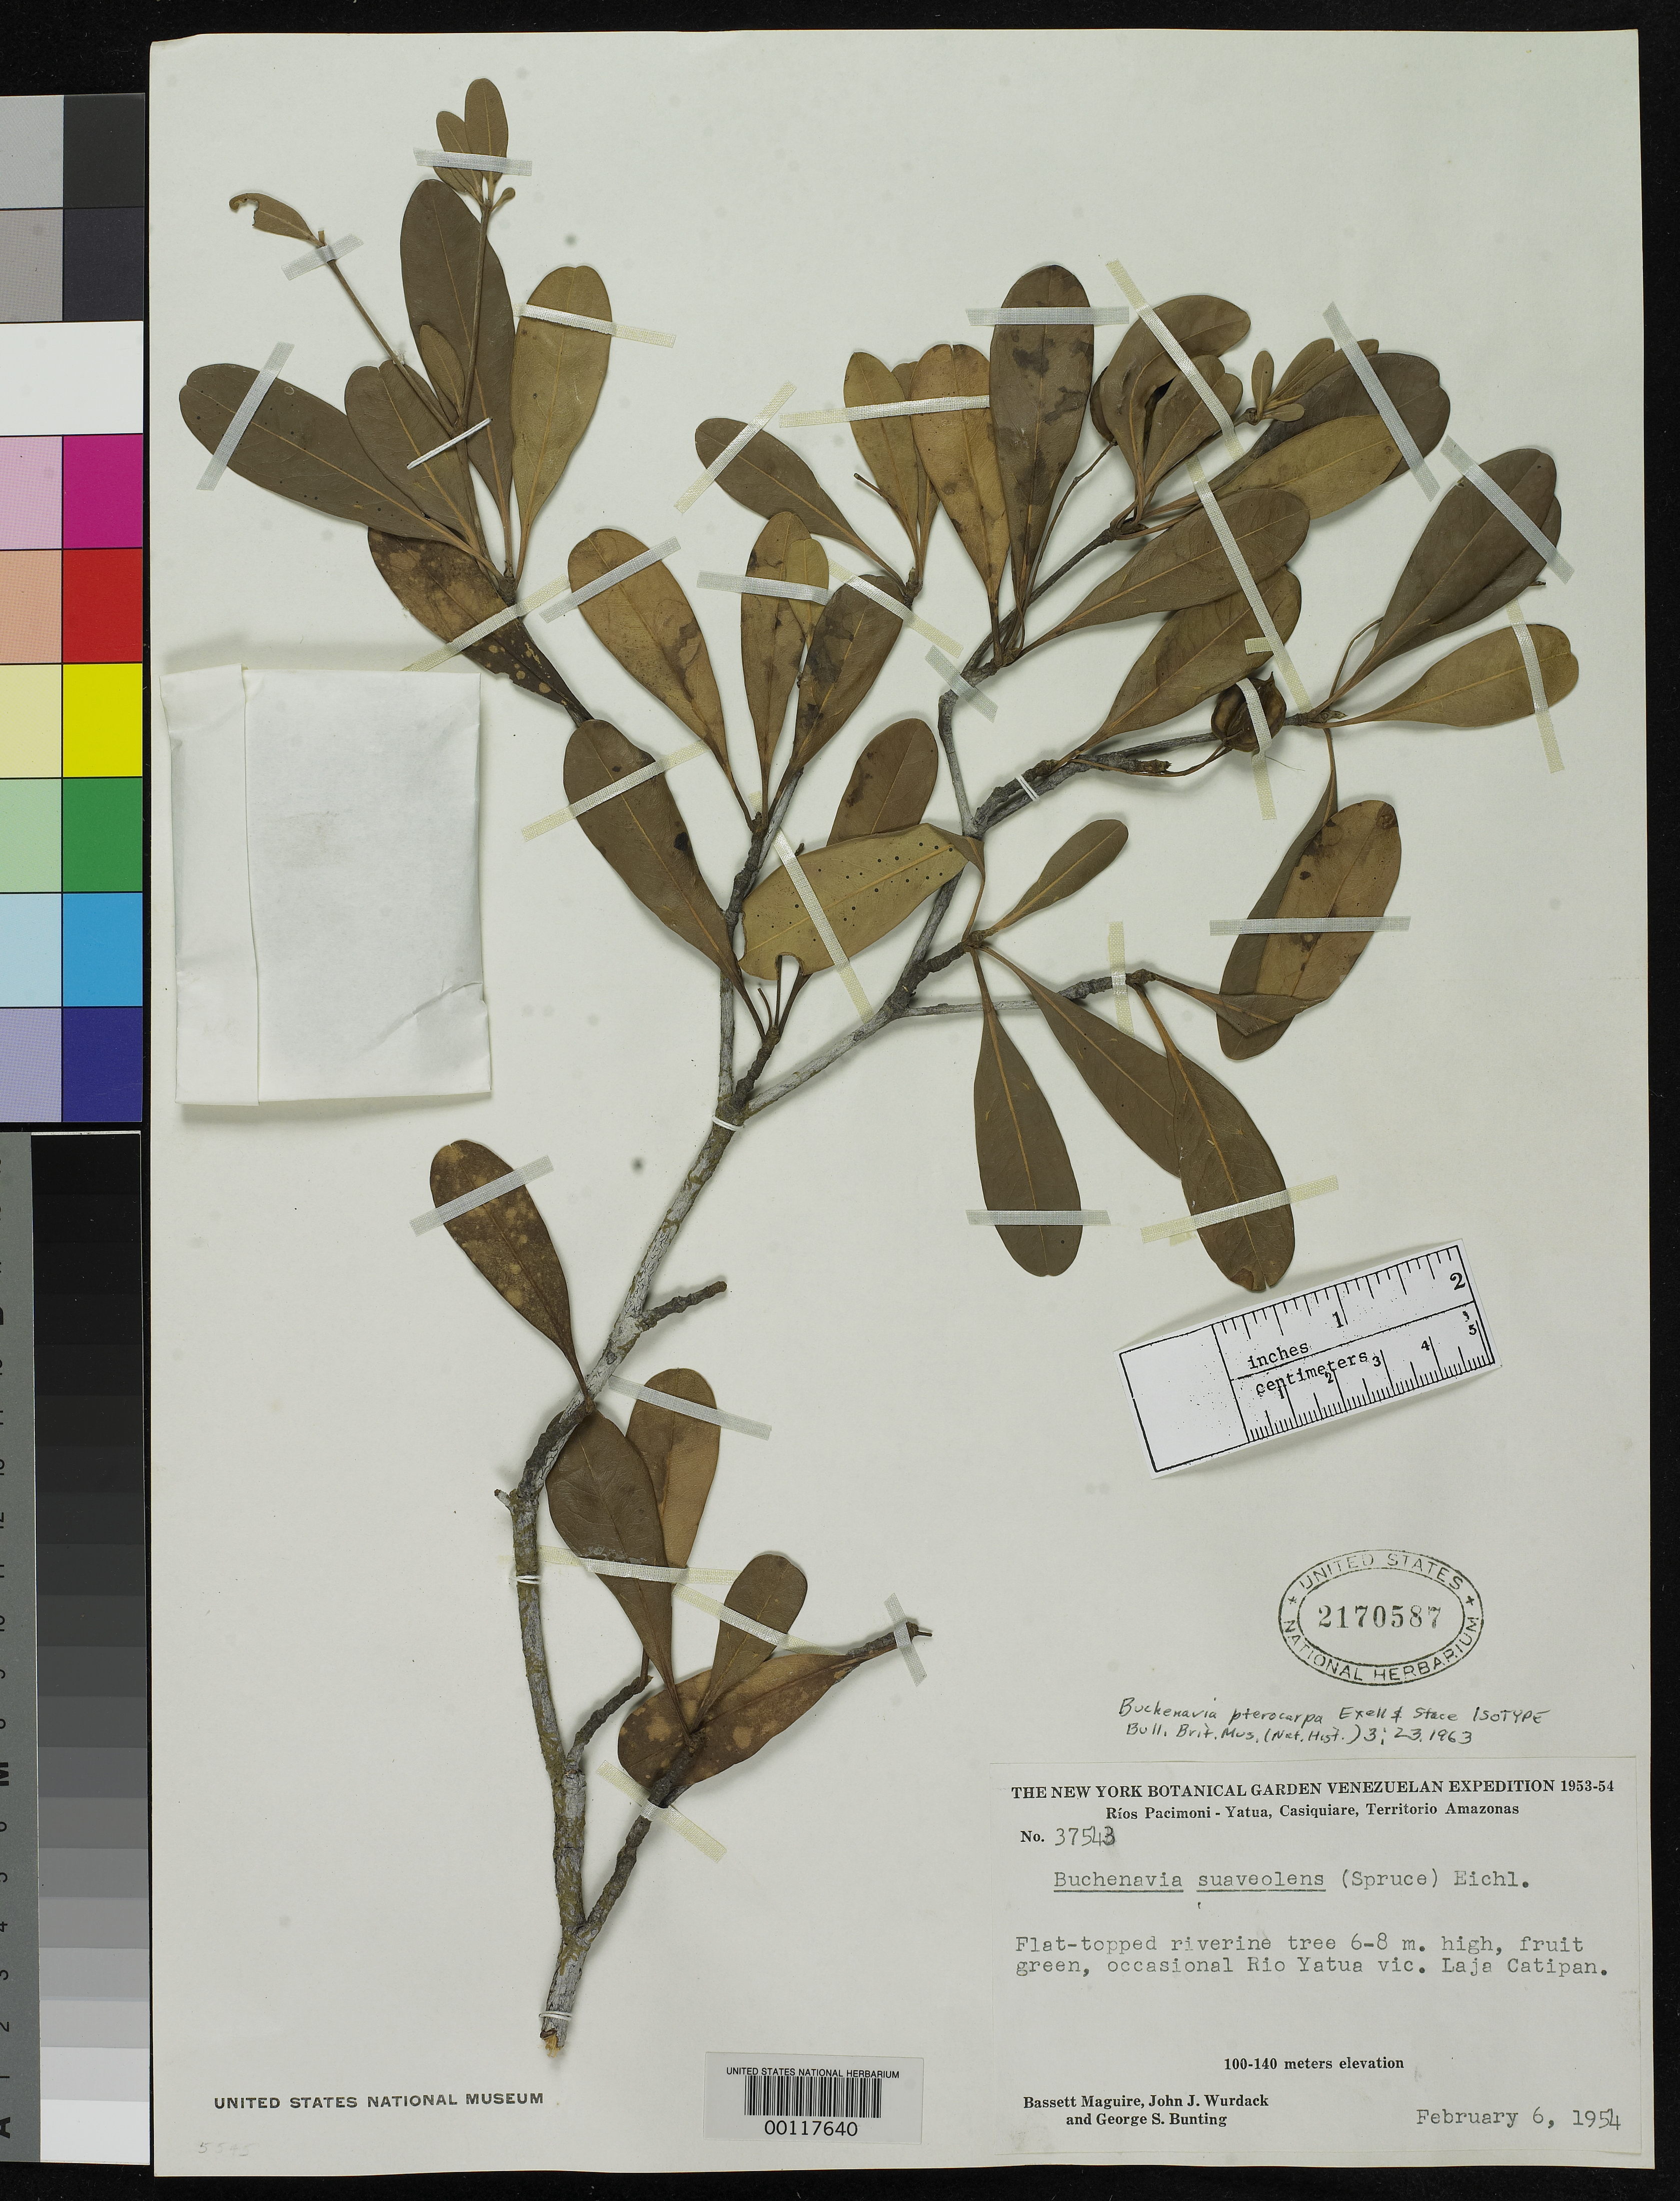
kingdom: Plantae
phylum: Tracheophyta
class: Magnoliopsida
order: Myrtales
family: Combretaceae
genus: Buchenavia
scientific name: Buchenavia pterocarpa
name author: Exell & Stace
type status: Isotype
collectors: B. Maguire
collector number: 37543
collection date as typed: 06 Feb 1954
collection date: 1954-02-06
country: Venezuela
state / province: Amazonas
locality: Rio Yatua, Laja Catipan, Casiquiare.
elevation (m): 100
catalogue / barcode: US 2170587